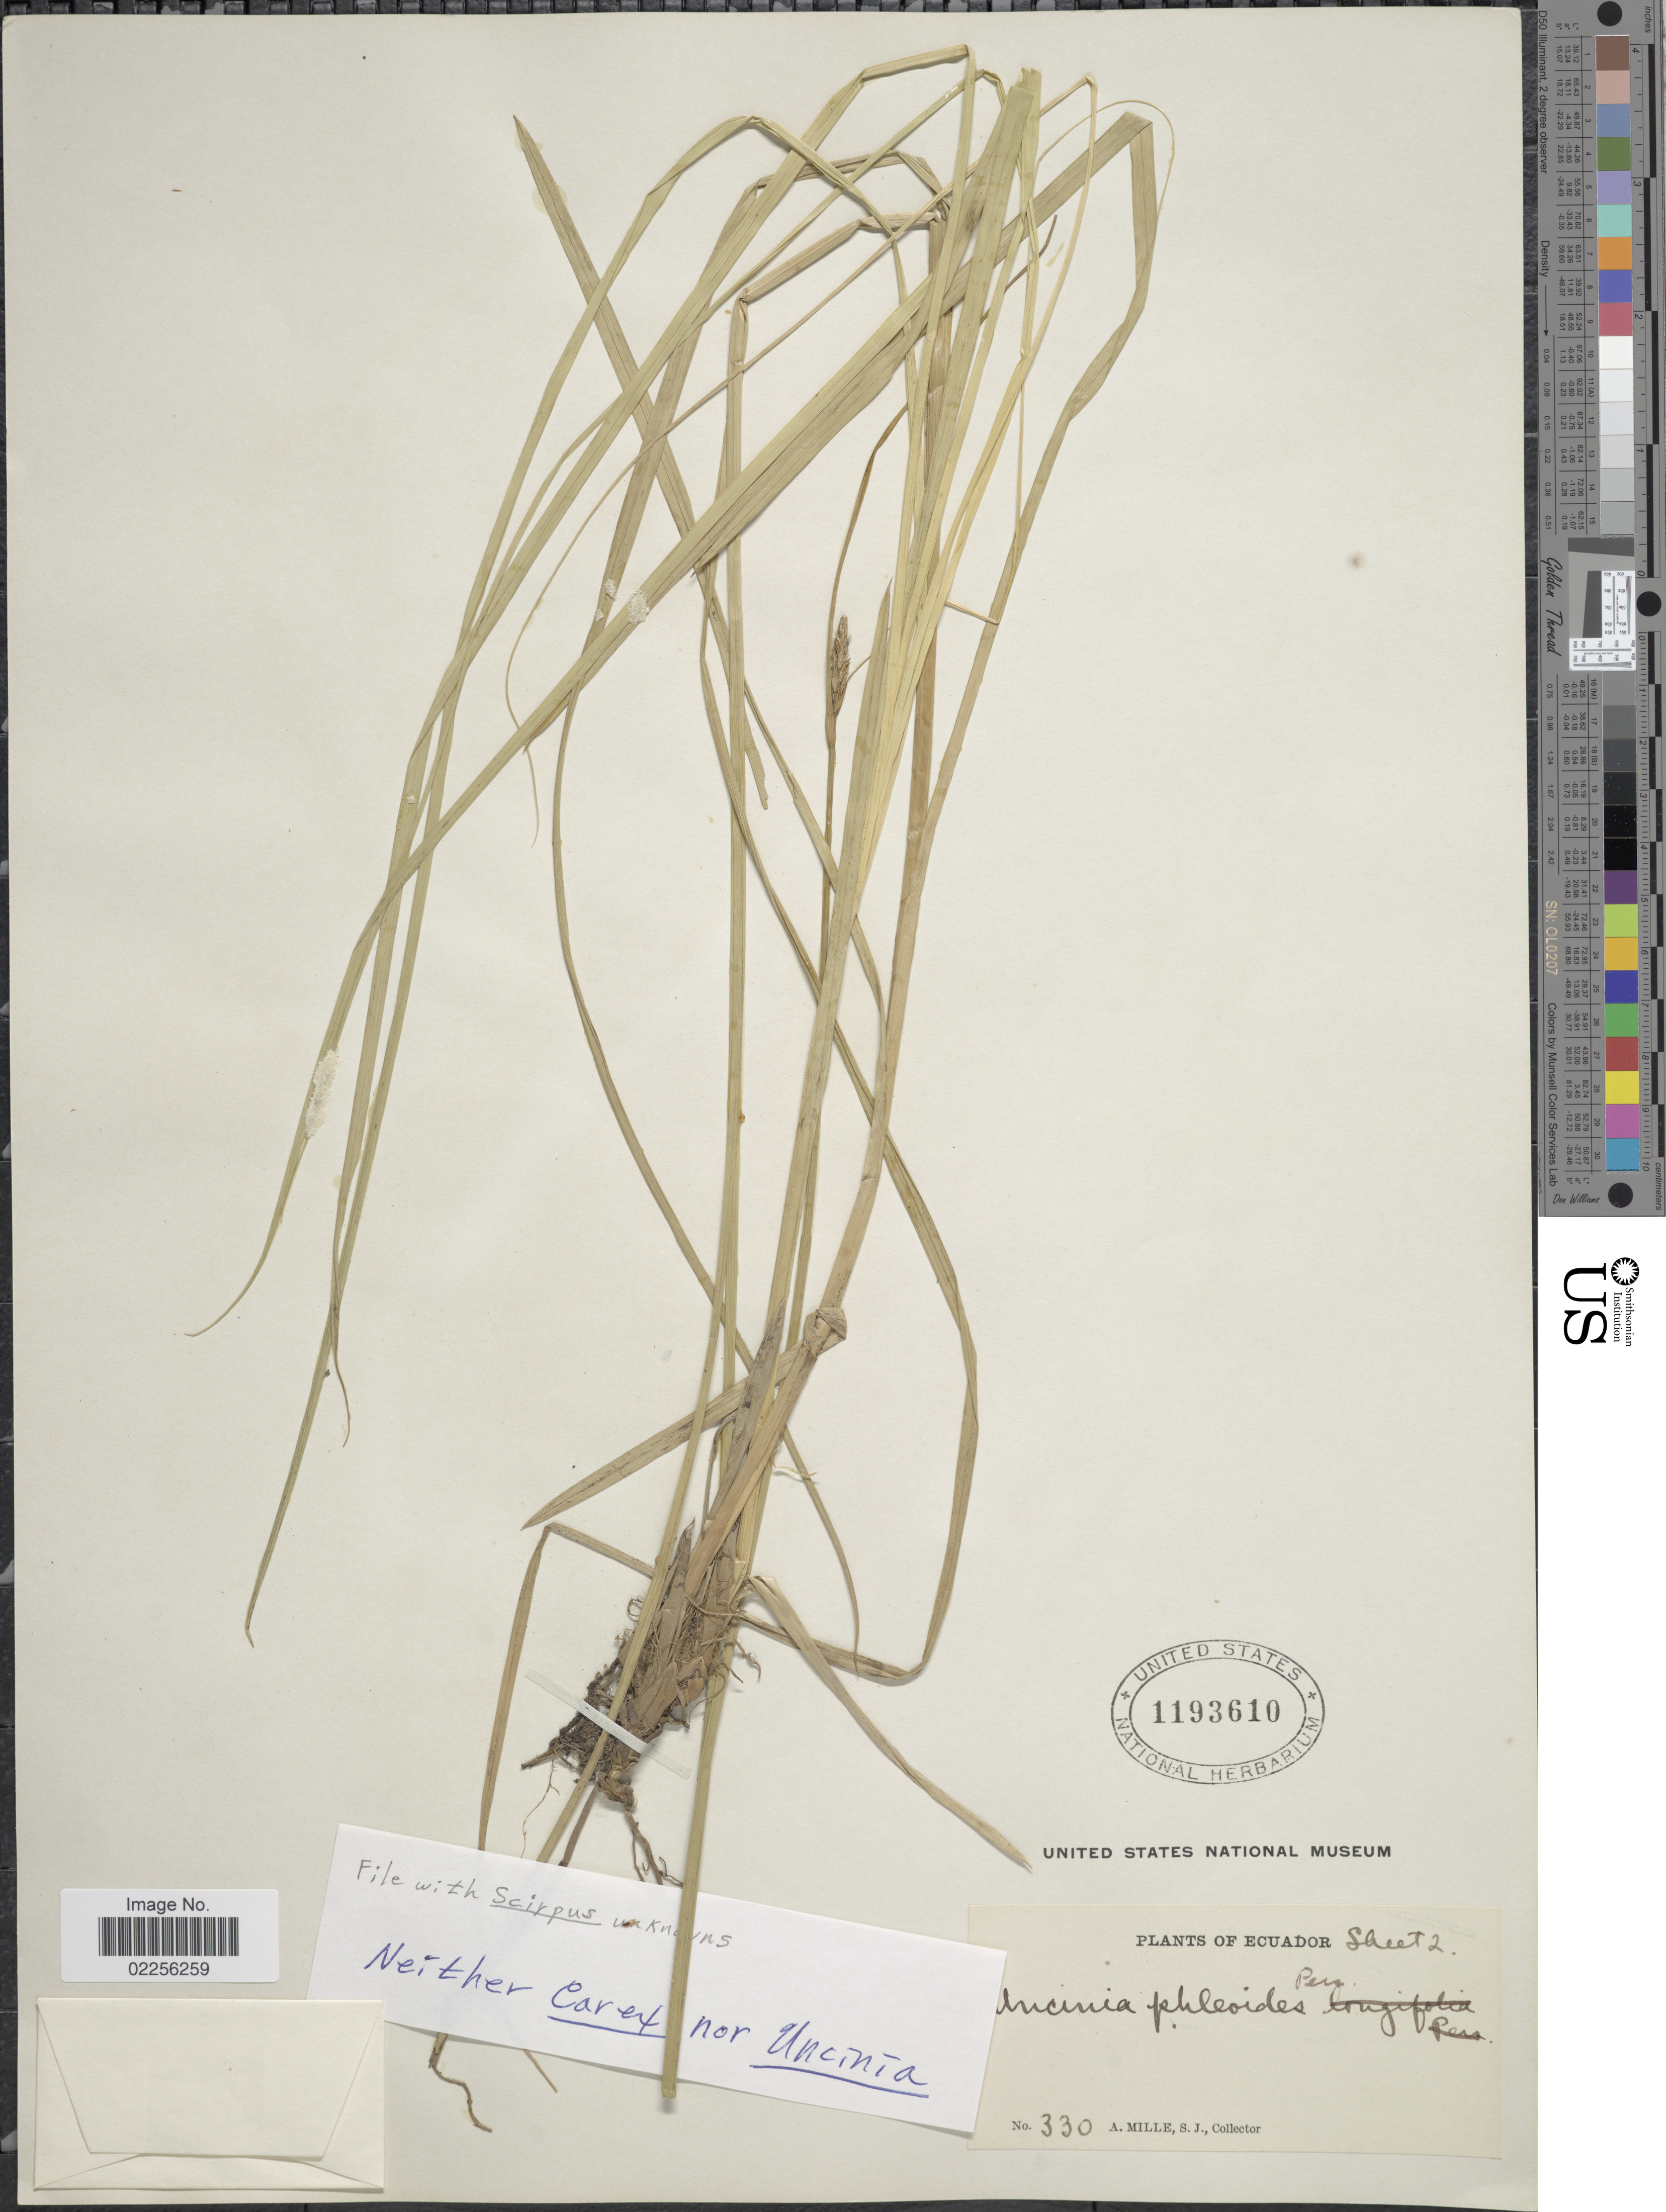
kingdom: Plantae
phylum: Tracheophyta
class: Liliopsida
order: Poales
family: Cyperaceae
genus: Carex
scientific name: Carex phleoides subsp. koyamae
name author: (Gómez-Laur.) Jim.Mejías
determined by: Jimnéz-Mejias, Pedro, (UPOS), Universidad Pablo de Olavide (SPAIN)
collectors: A. Mille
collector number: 330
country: Ecuador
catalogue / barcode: US 1193610